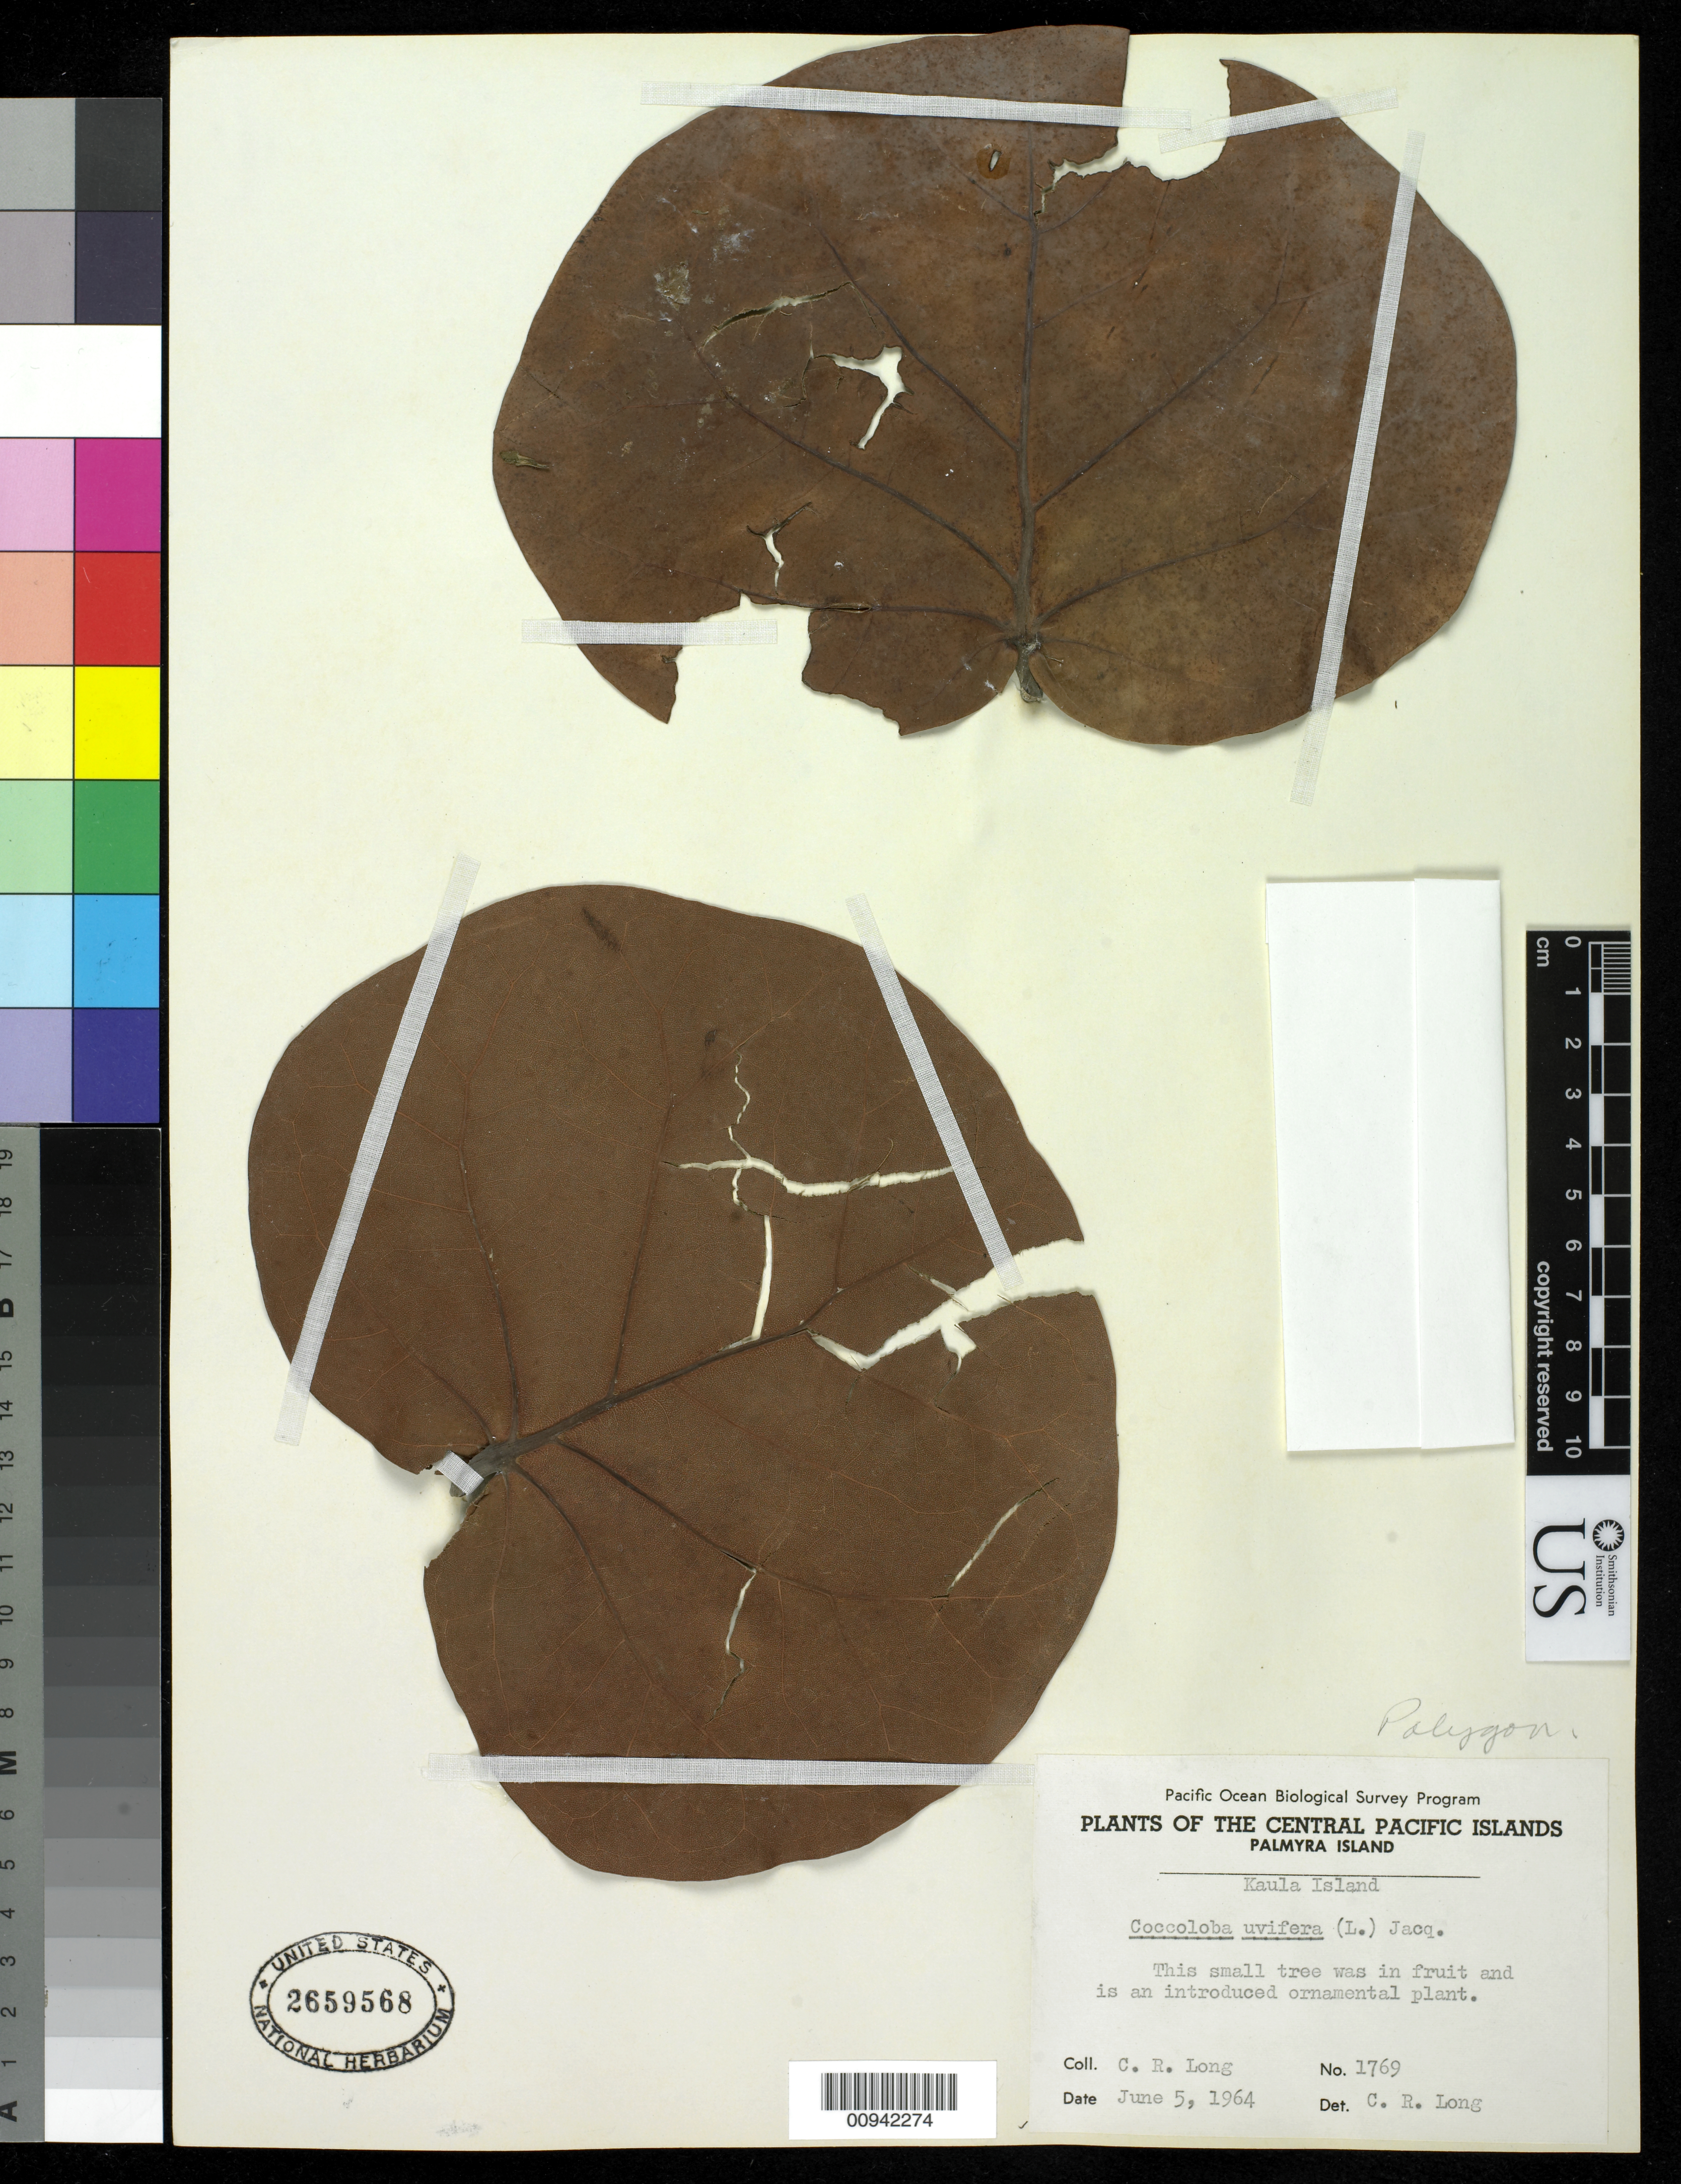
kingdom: Plantae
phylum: Tracheophyta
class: Magnoliopsida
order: Caryophyllales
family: Polygonaceae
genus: Coccoloba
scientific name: Coccoloba uvifera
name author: L.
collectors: C. Long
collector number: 1769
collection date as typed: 05 Jun 1964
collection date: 1964-06-05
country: United States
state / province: Hawaii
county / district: Kauai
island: Ka'ula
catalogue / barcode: US 2659568